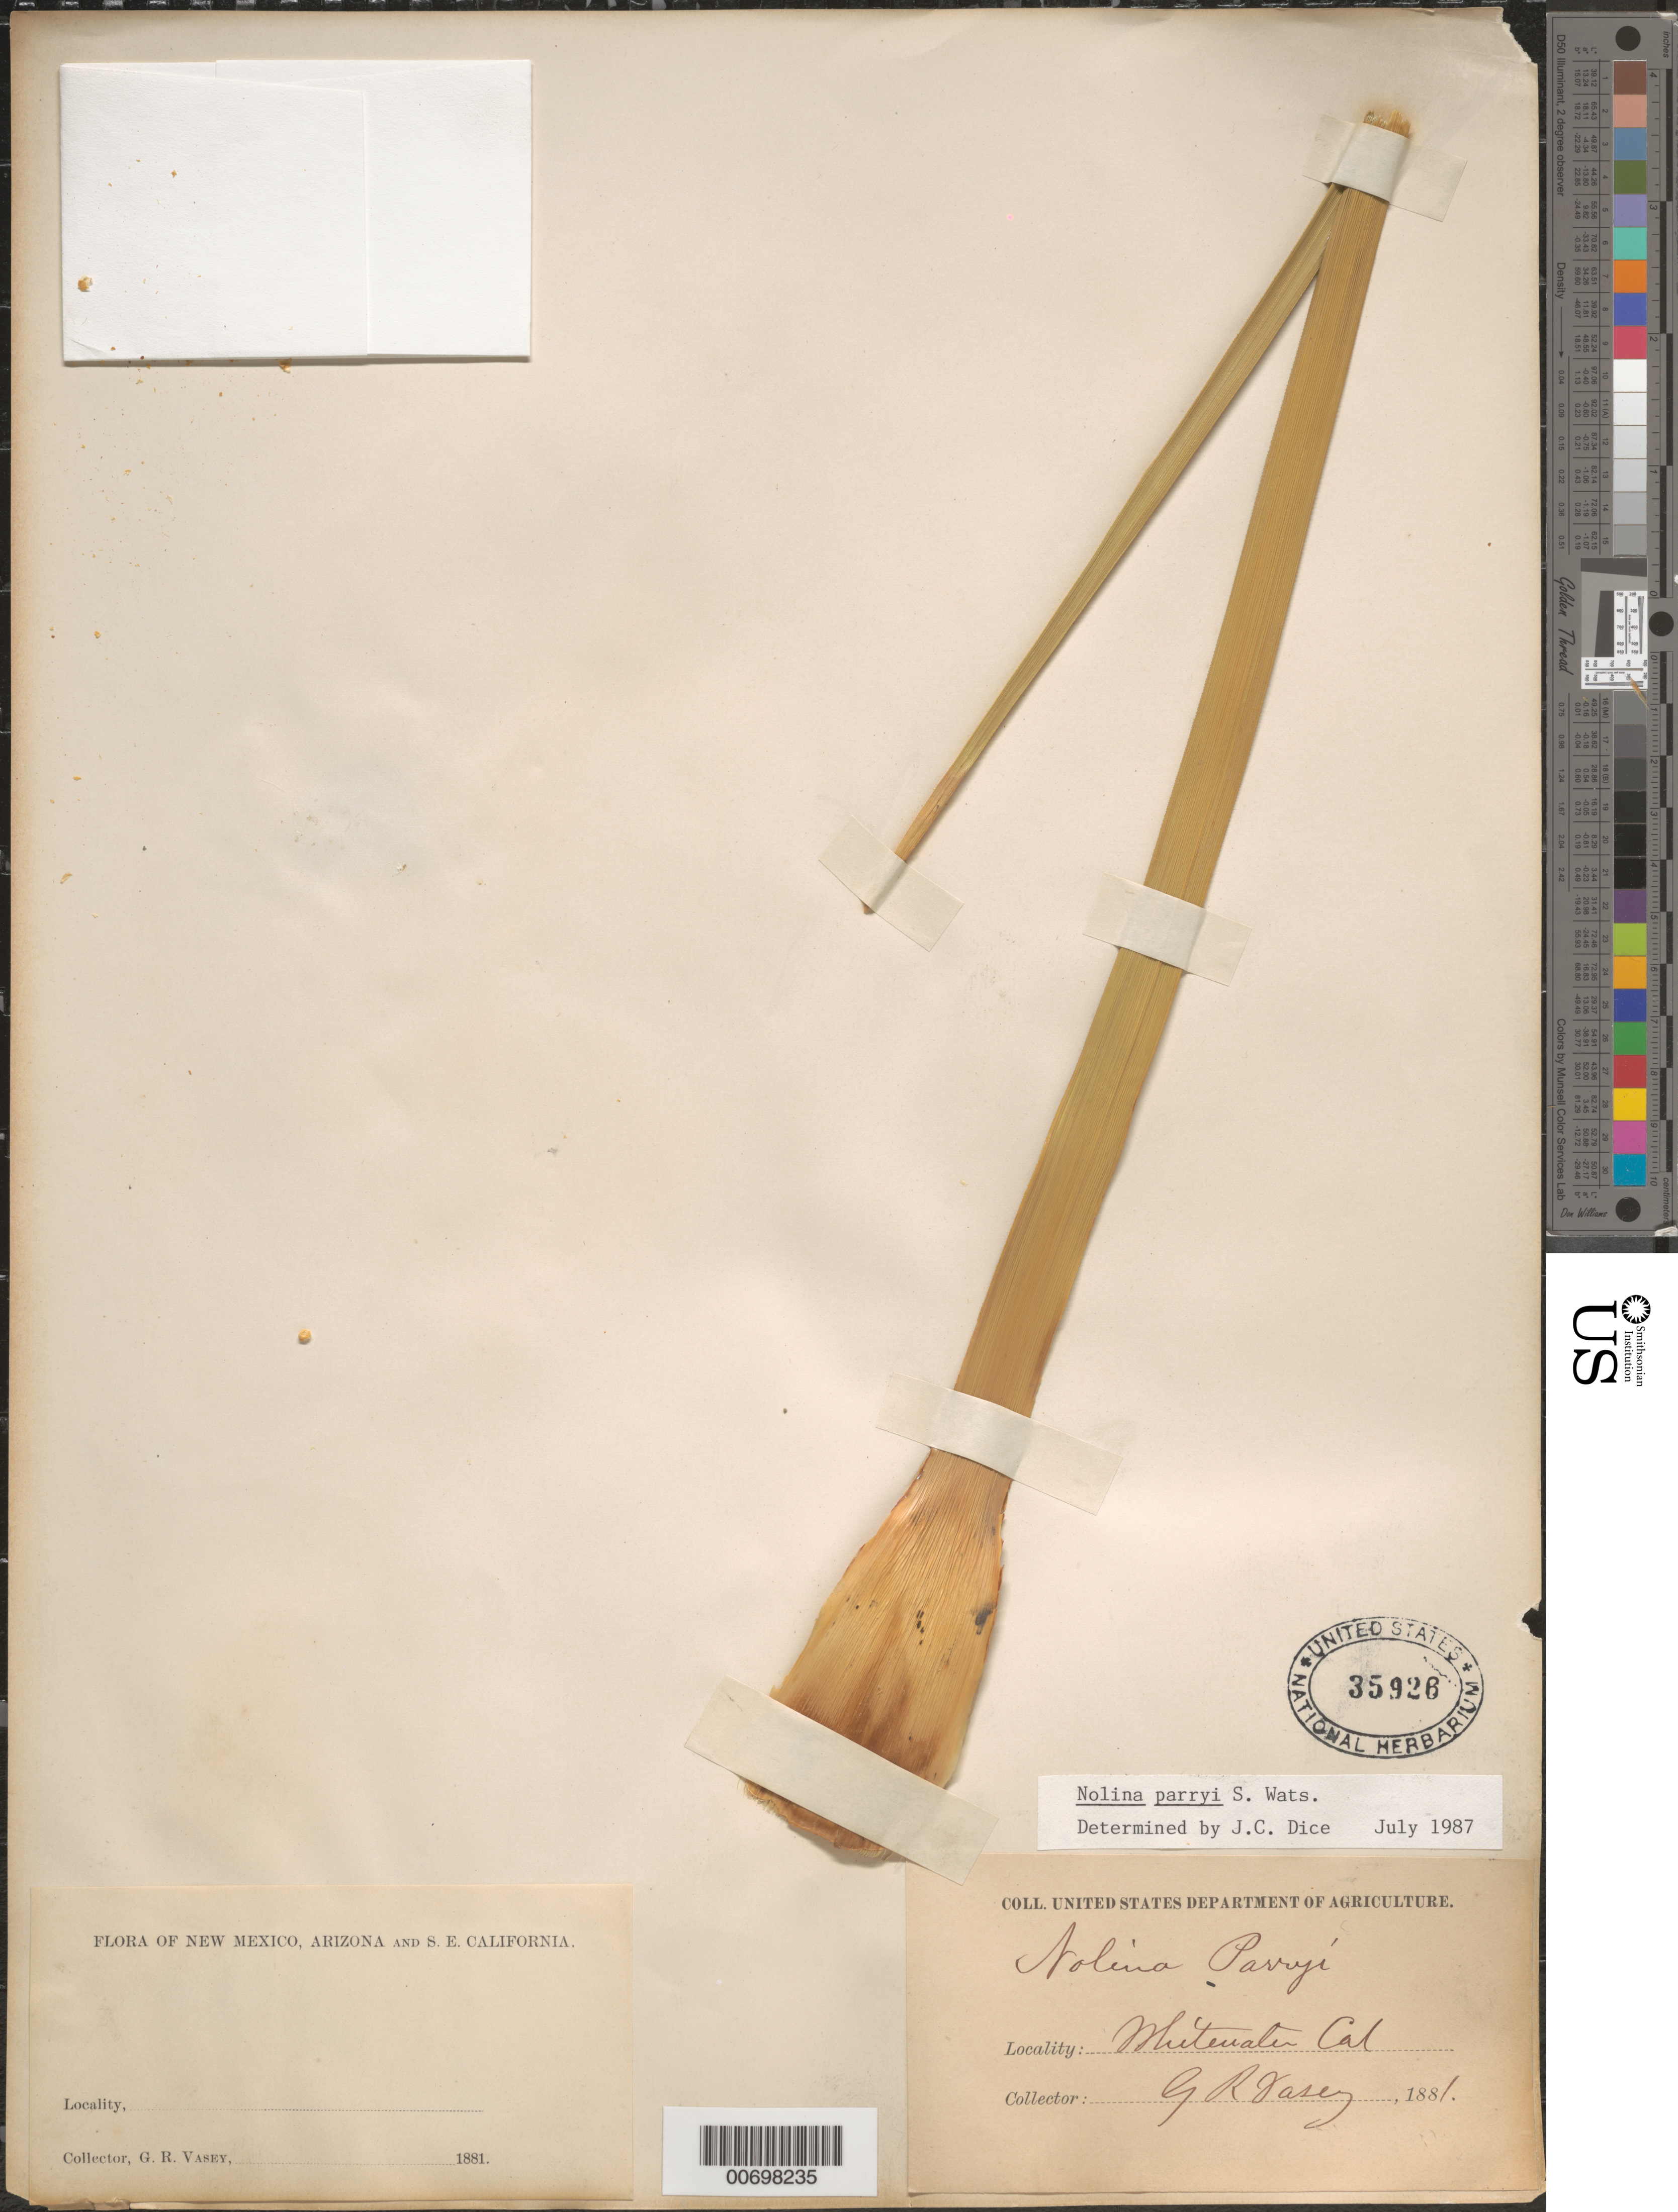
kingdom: Plantae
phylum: Tracheophyta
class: Liliopsida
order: Asparagales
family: Asparagaceae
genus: Nolina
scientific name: Nolina parryi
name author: S. Watson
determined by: Dice, J. C.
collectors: G. R. Vasey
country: United States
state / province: California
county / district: Riverside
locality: Whitewater.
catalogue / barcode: US 35926